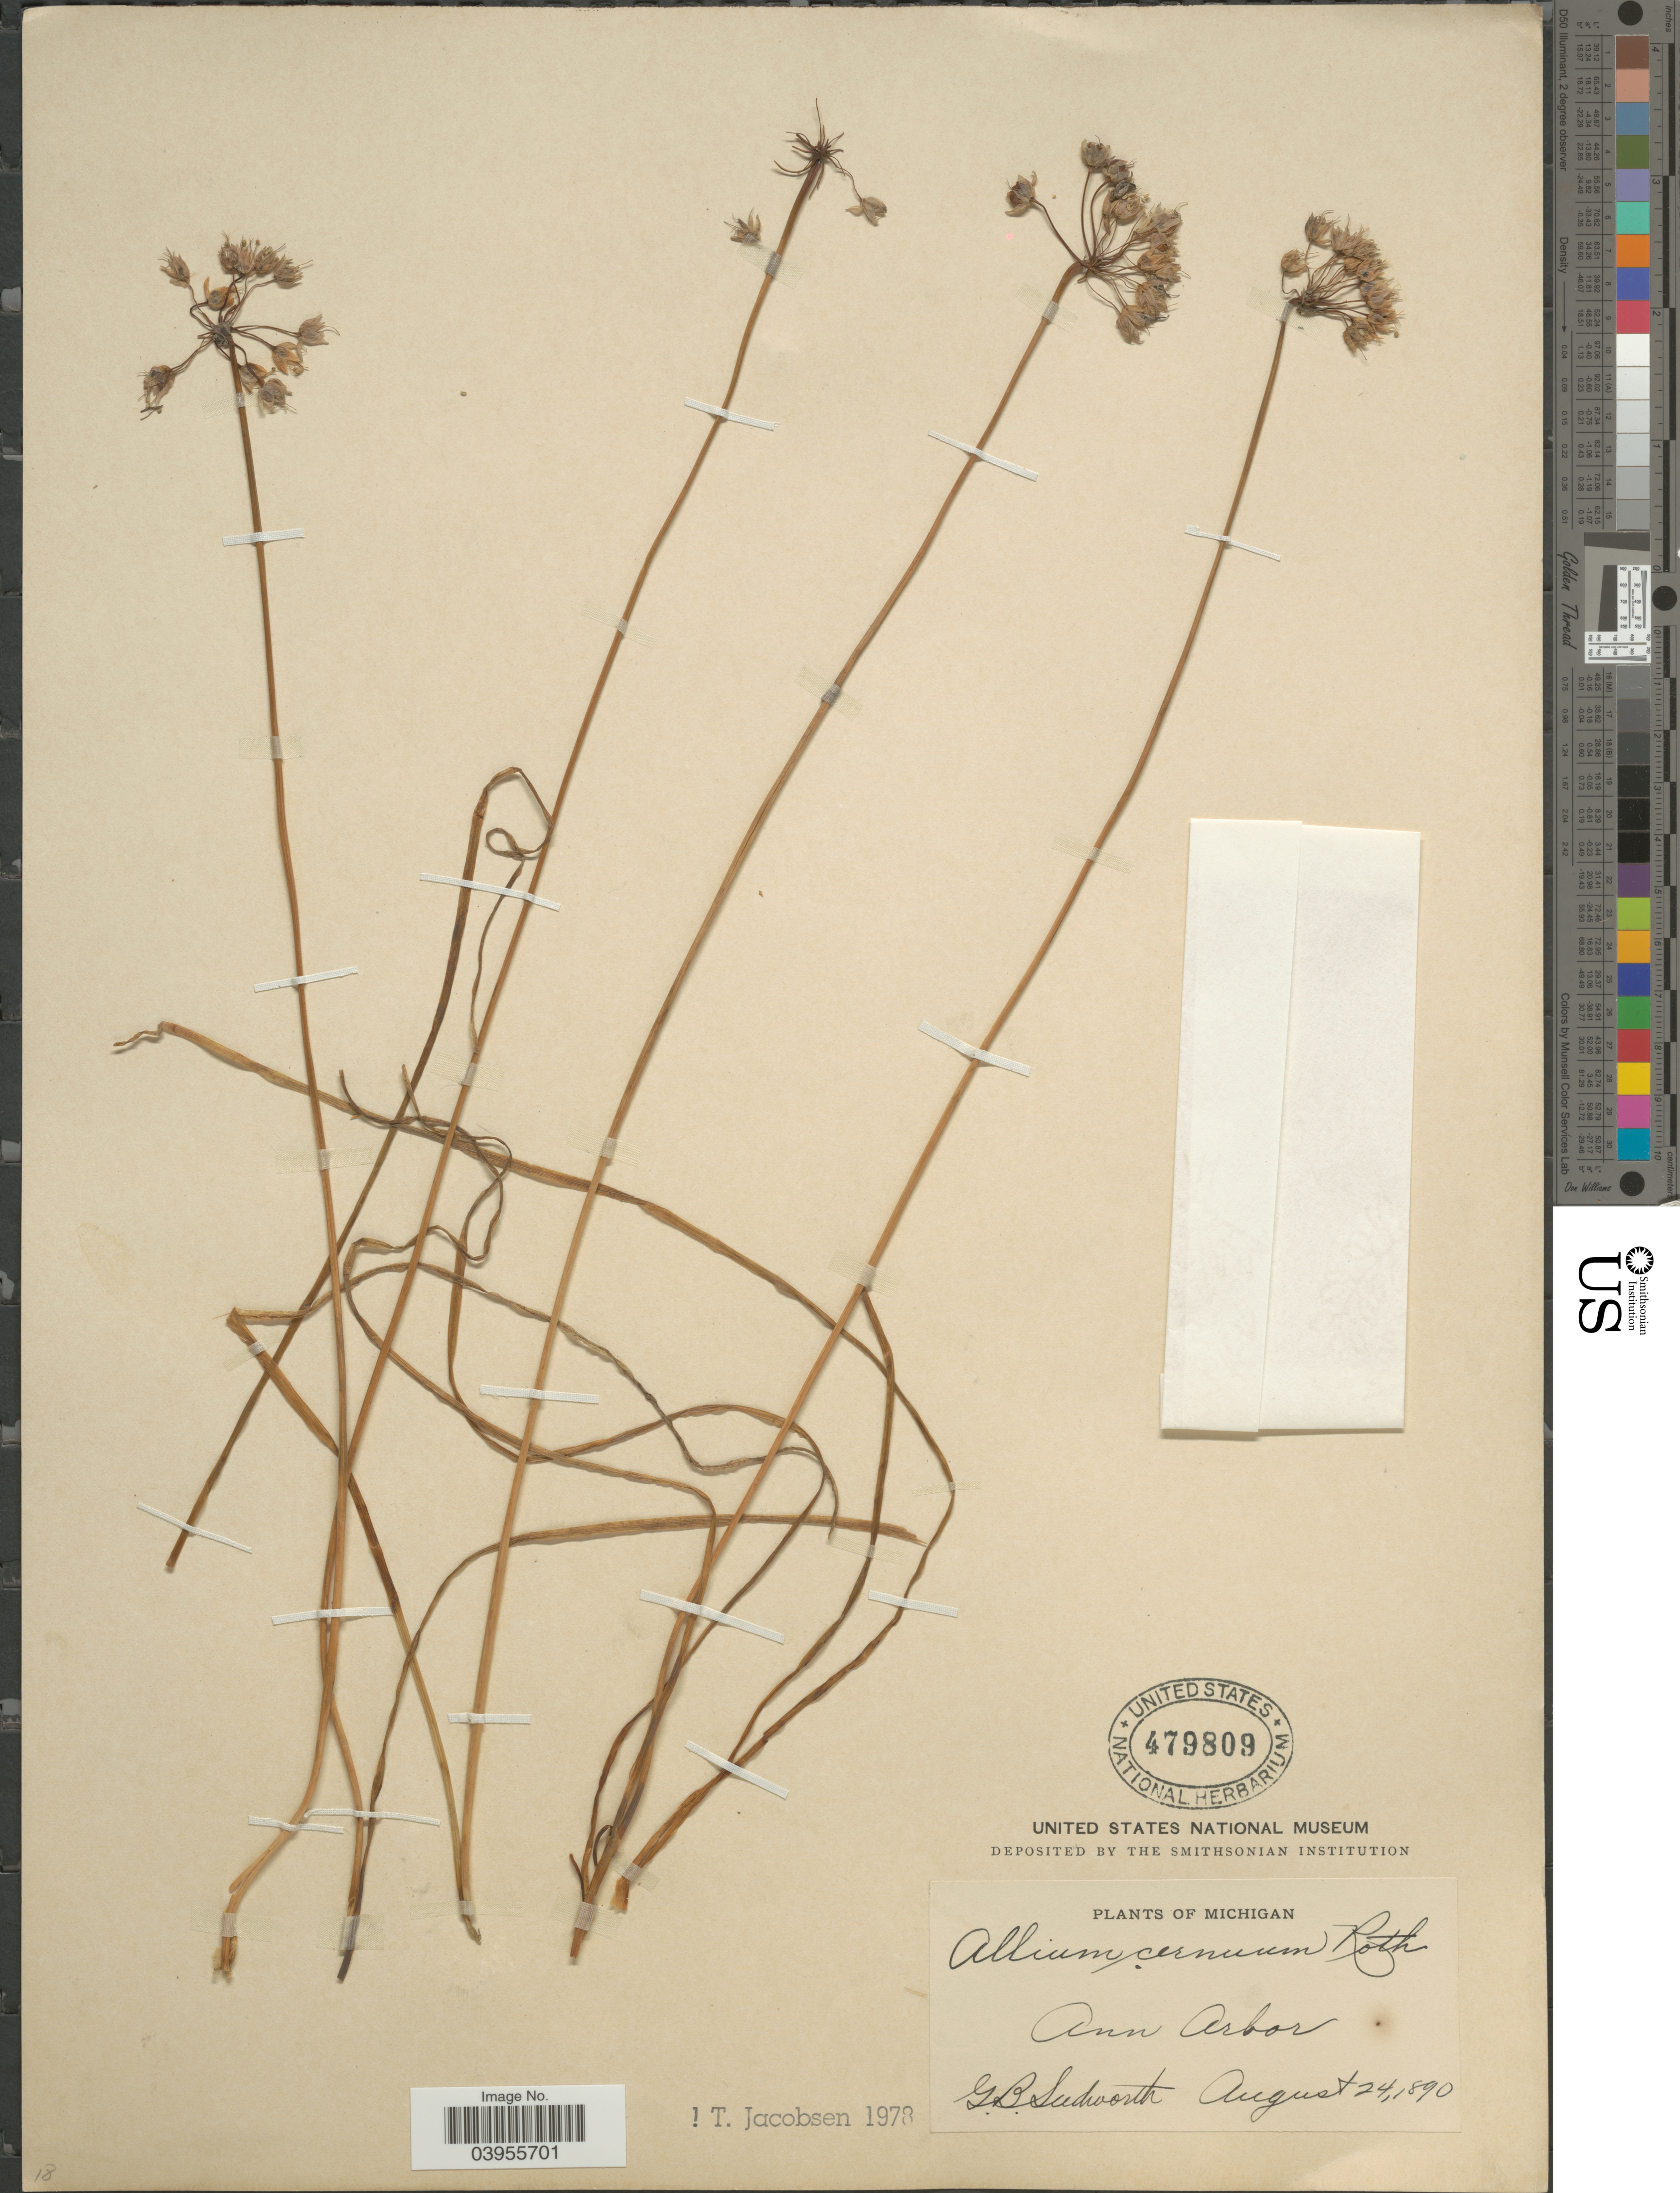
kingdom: Plantae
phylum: Tracheophyta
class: Liliopsida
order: Asparagales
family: Amaryllidaceae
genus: Allium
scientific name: Allium cernuum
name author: Roth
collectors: G. B. Sudworth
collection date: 1890-08-24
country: United States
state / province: Michigan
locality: Ann Arbor.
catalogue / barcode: US 479809